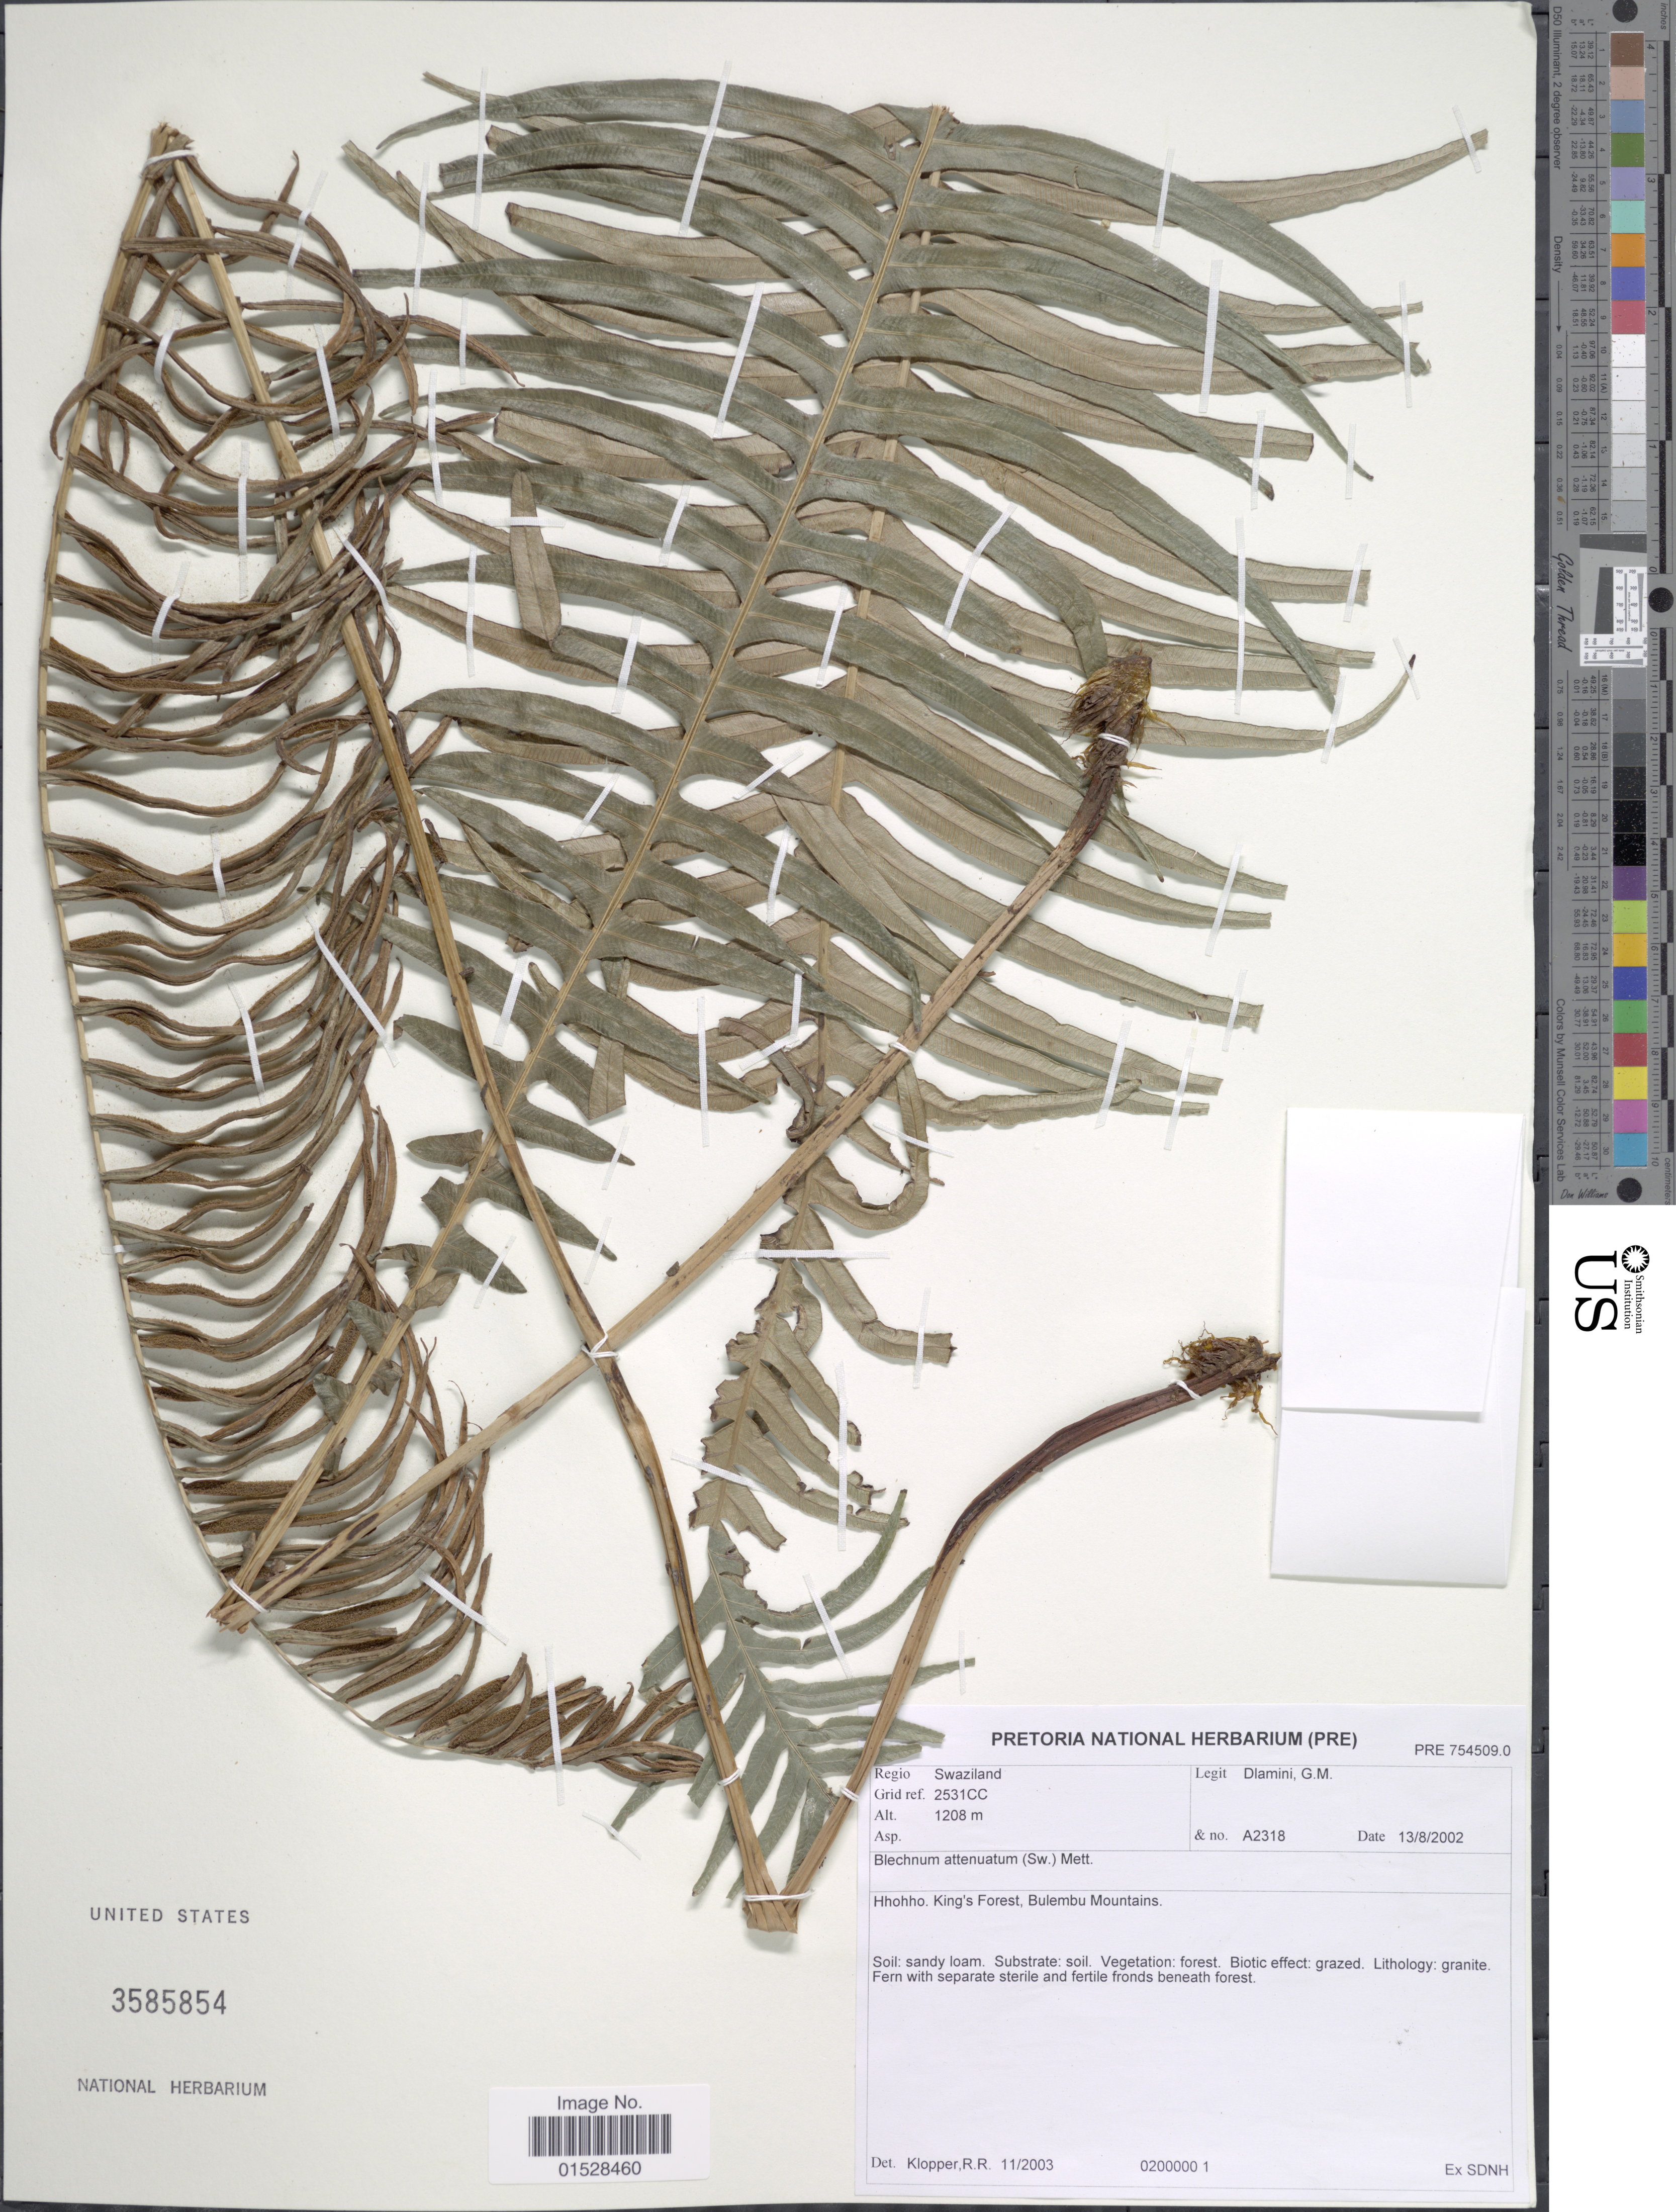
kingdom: Plantae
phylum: Tracheophyta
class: Polypodiopsida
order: Polypodiales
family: Blechnaceae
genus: Blechnum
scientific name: Blechnum attenuatum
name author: (Sw.) Mett.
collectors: G. Dlamini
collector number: A2318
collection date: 2002-08-13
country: Eswatini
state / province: Hhohho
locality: King's Forest, Bulembu Mountains.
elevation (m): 1208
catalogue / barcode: US 3585854